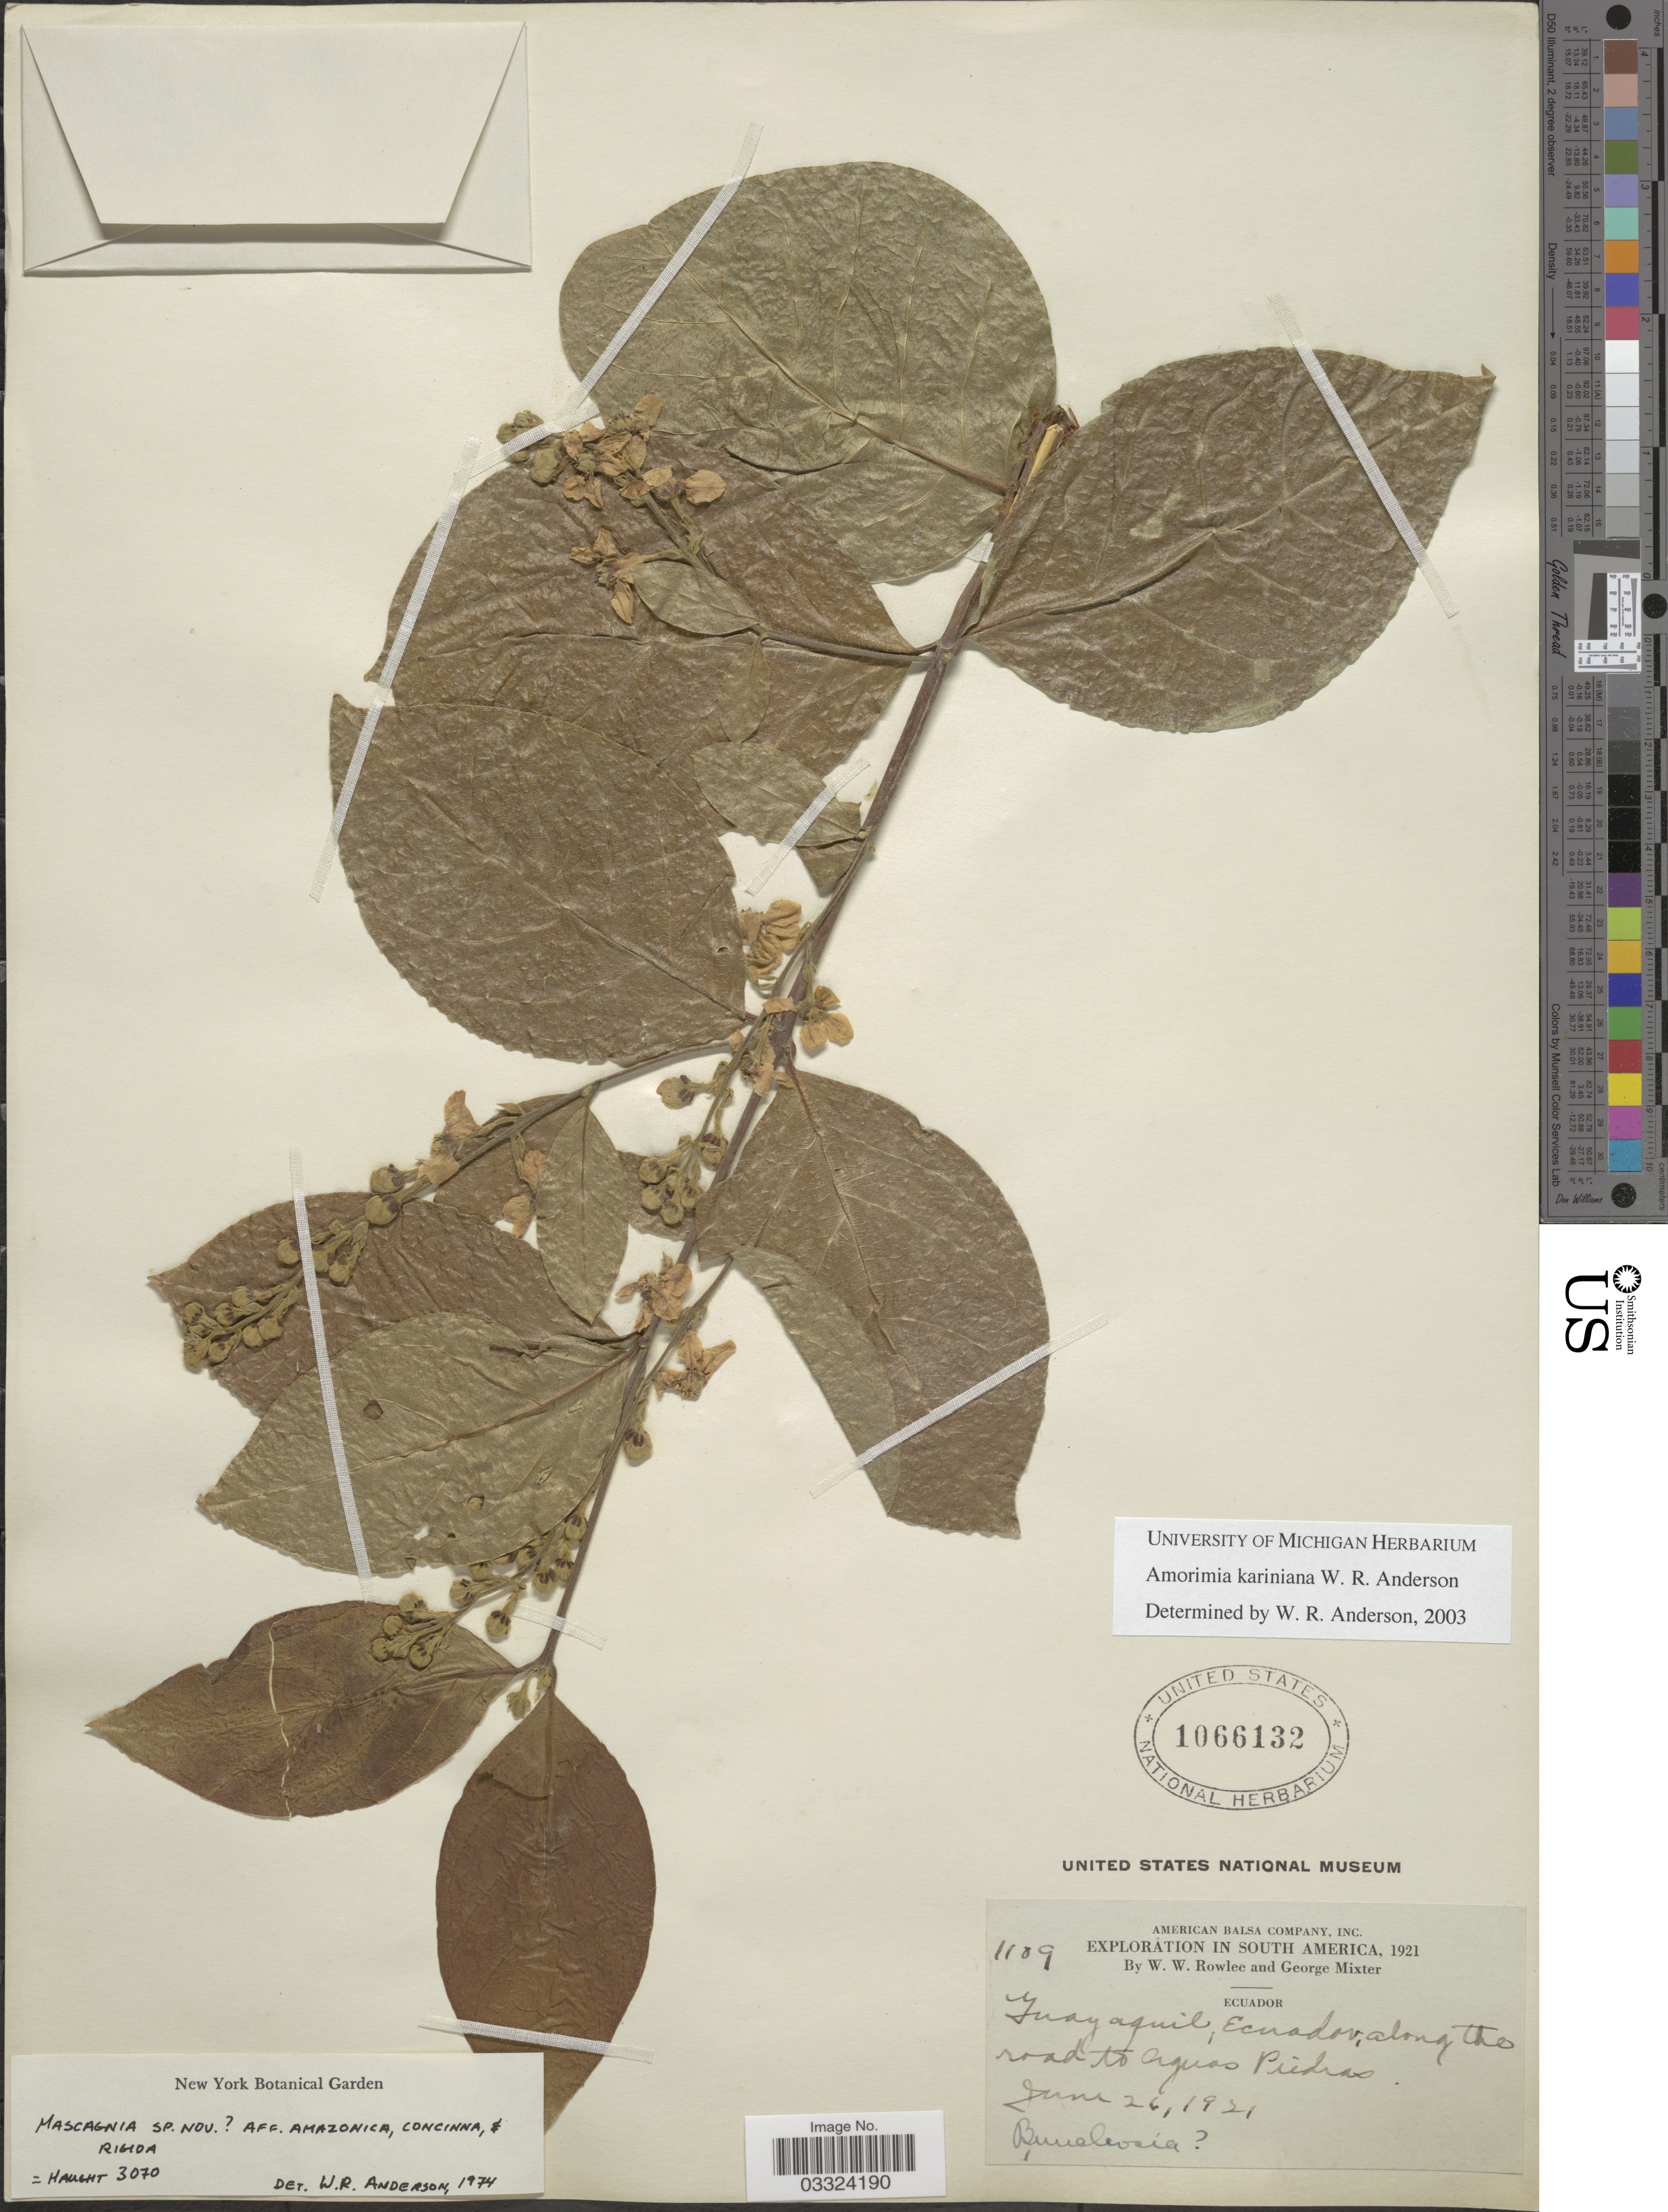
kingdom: Plantae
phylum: Tracheophyta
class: Magnoliopsida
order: Malpighiales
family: Malpighiaceae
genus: Amorimia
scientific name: Amorimia kariniana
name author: W.R. Anderson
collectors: W. W. Rowlee & G. Mixter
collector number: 1109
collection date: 1921-06-26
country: Ecuador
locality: Guayaquil; along the road to Aguas Piedras.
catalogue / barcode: US 1066132